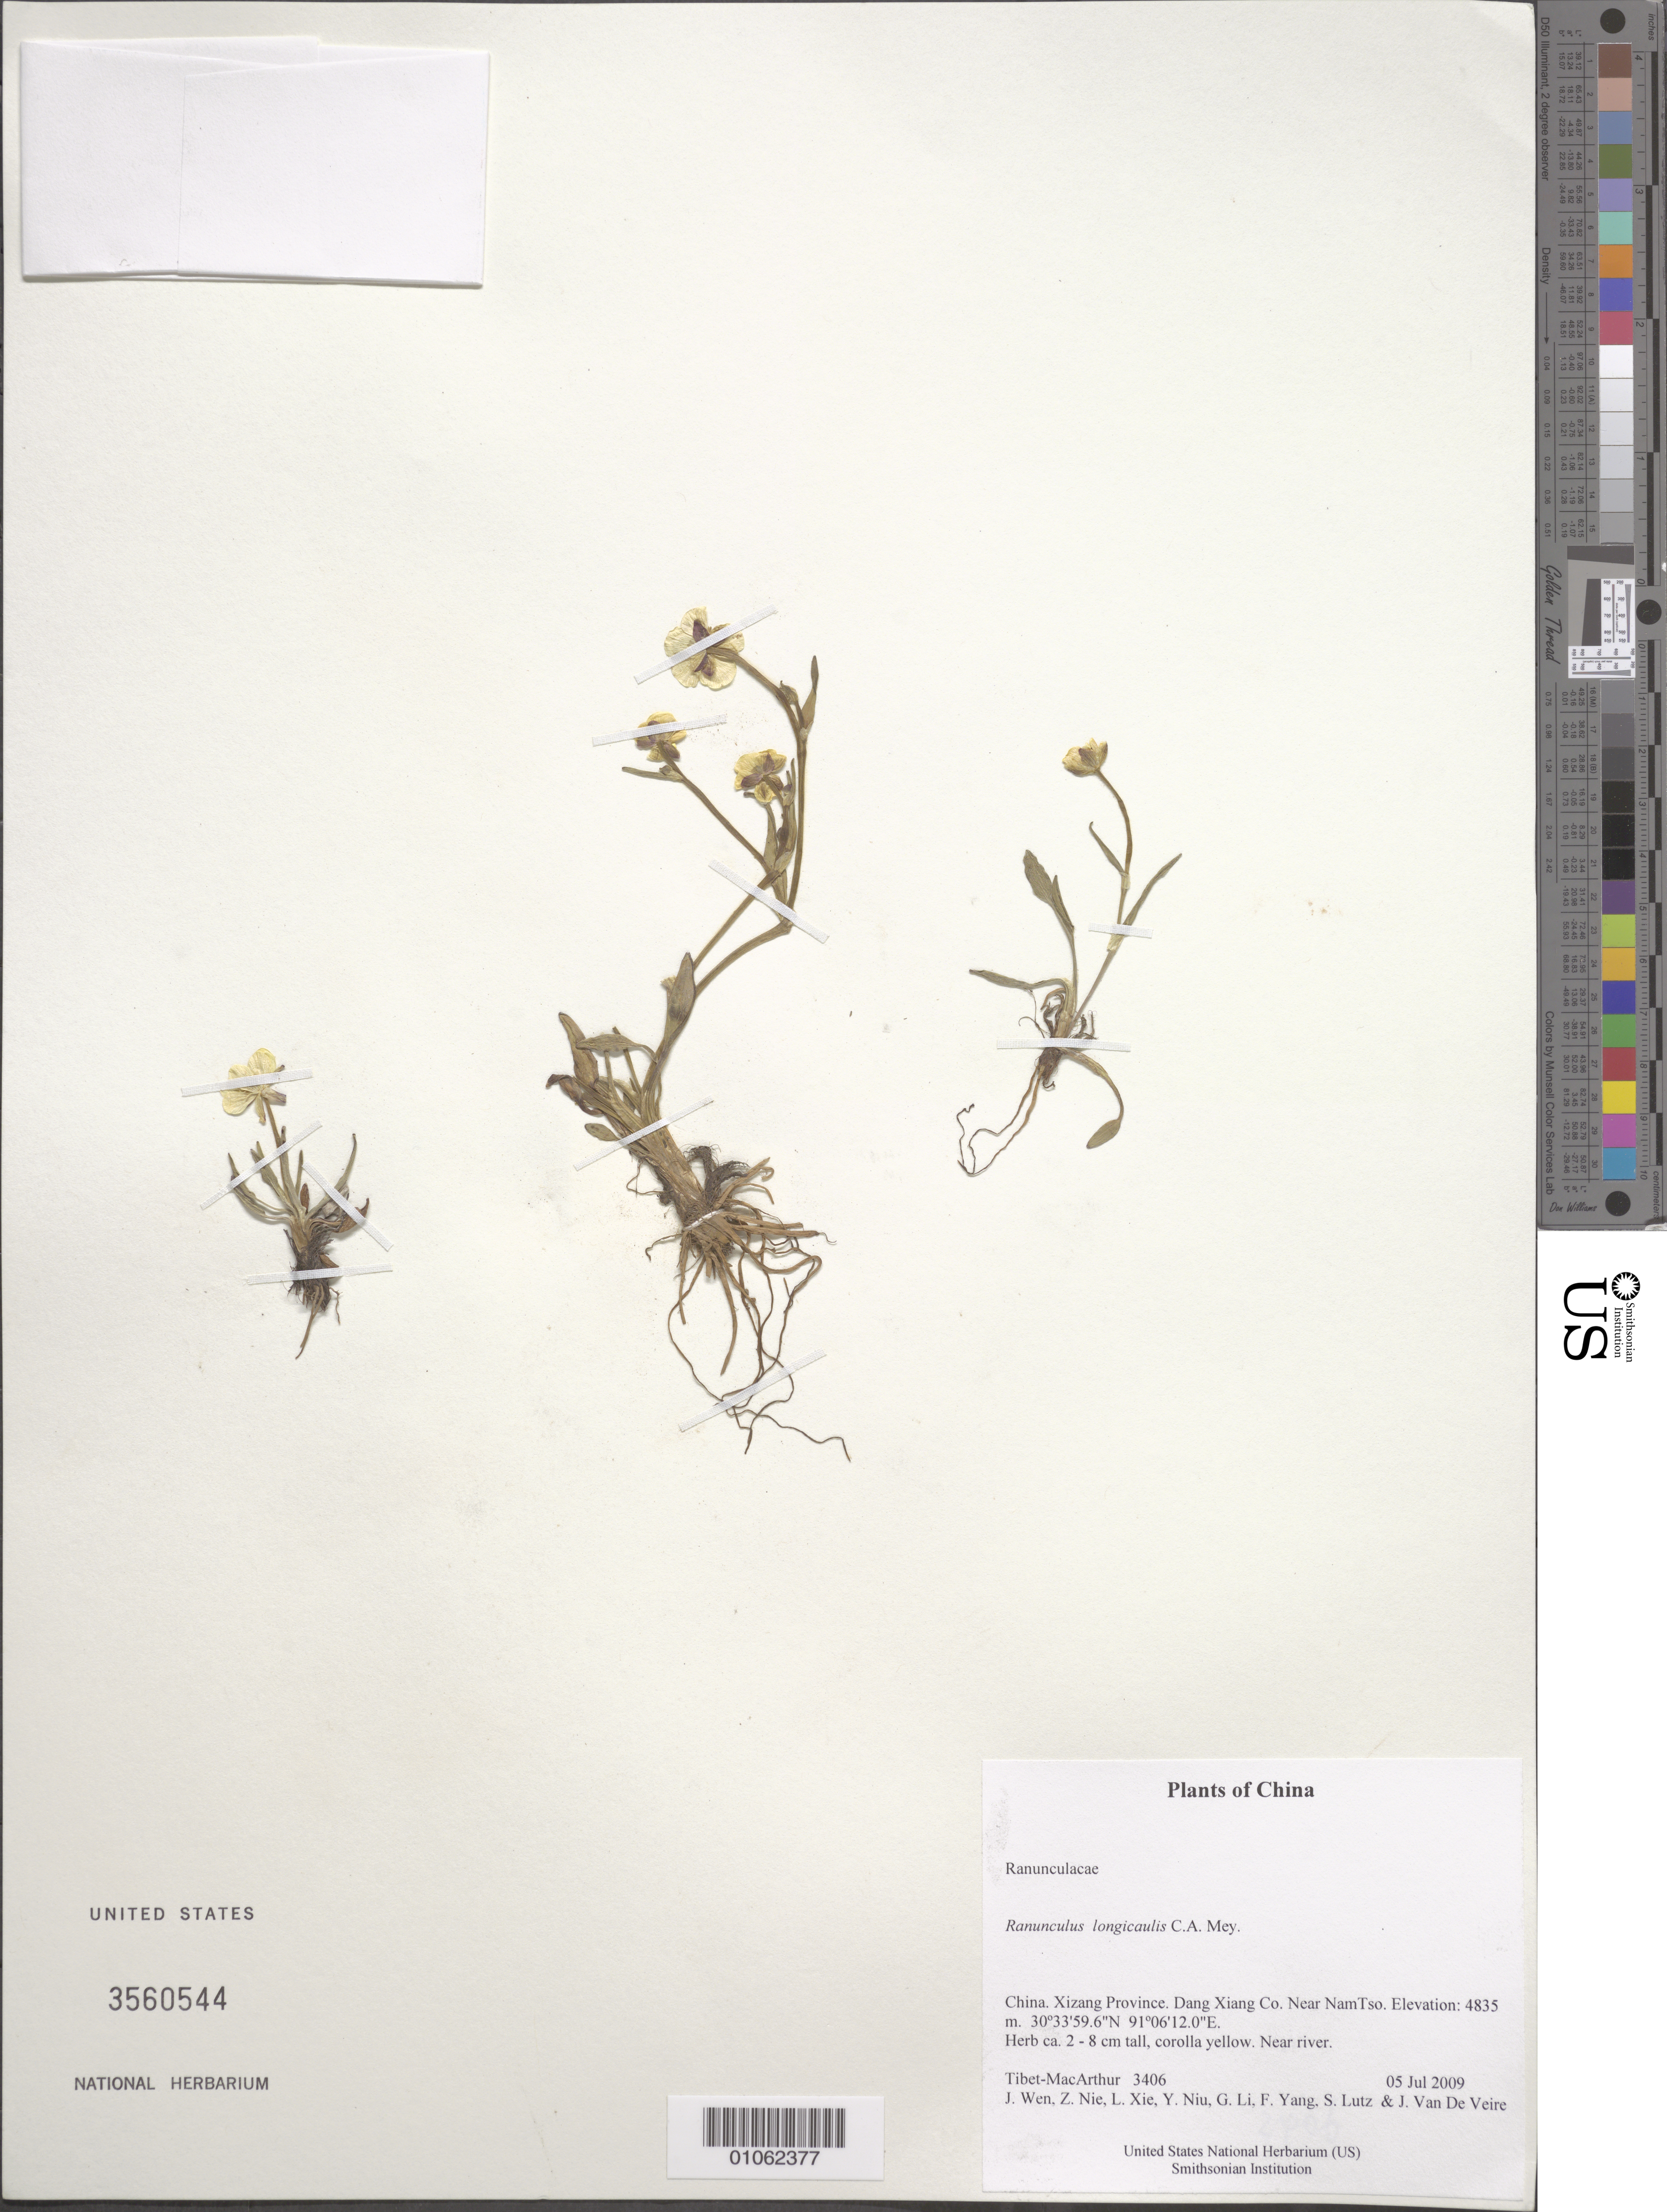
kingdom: Plantae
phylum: Tracheophyta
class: Magnoliopsida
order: Ranunculales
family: Ranunculaceae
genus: Ranunculus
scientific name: Ranunculus longicaulis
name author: C.A. Mey.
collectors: Tibet-MacArthur, J. Wen, Z. Nie, L. Xie, Y. Niu, G. Li, F. Yang, S. Lutz & J. Van De Veire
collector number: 3406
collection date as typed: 05 Jul 2009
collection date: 2009-07-05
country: China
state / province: Xizang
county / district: Dang Xiang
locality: Near NamTso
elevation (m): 4835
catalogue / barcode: US 3560544